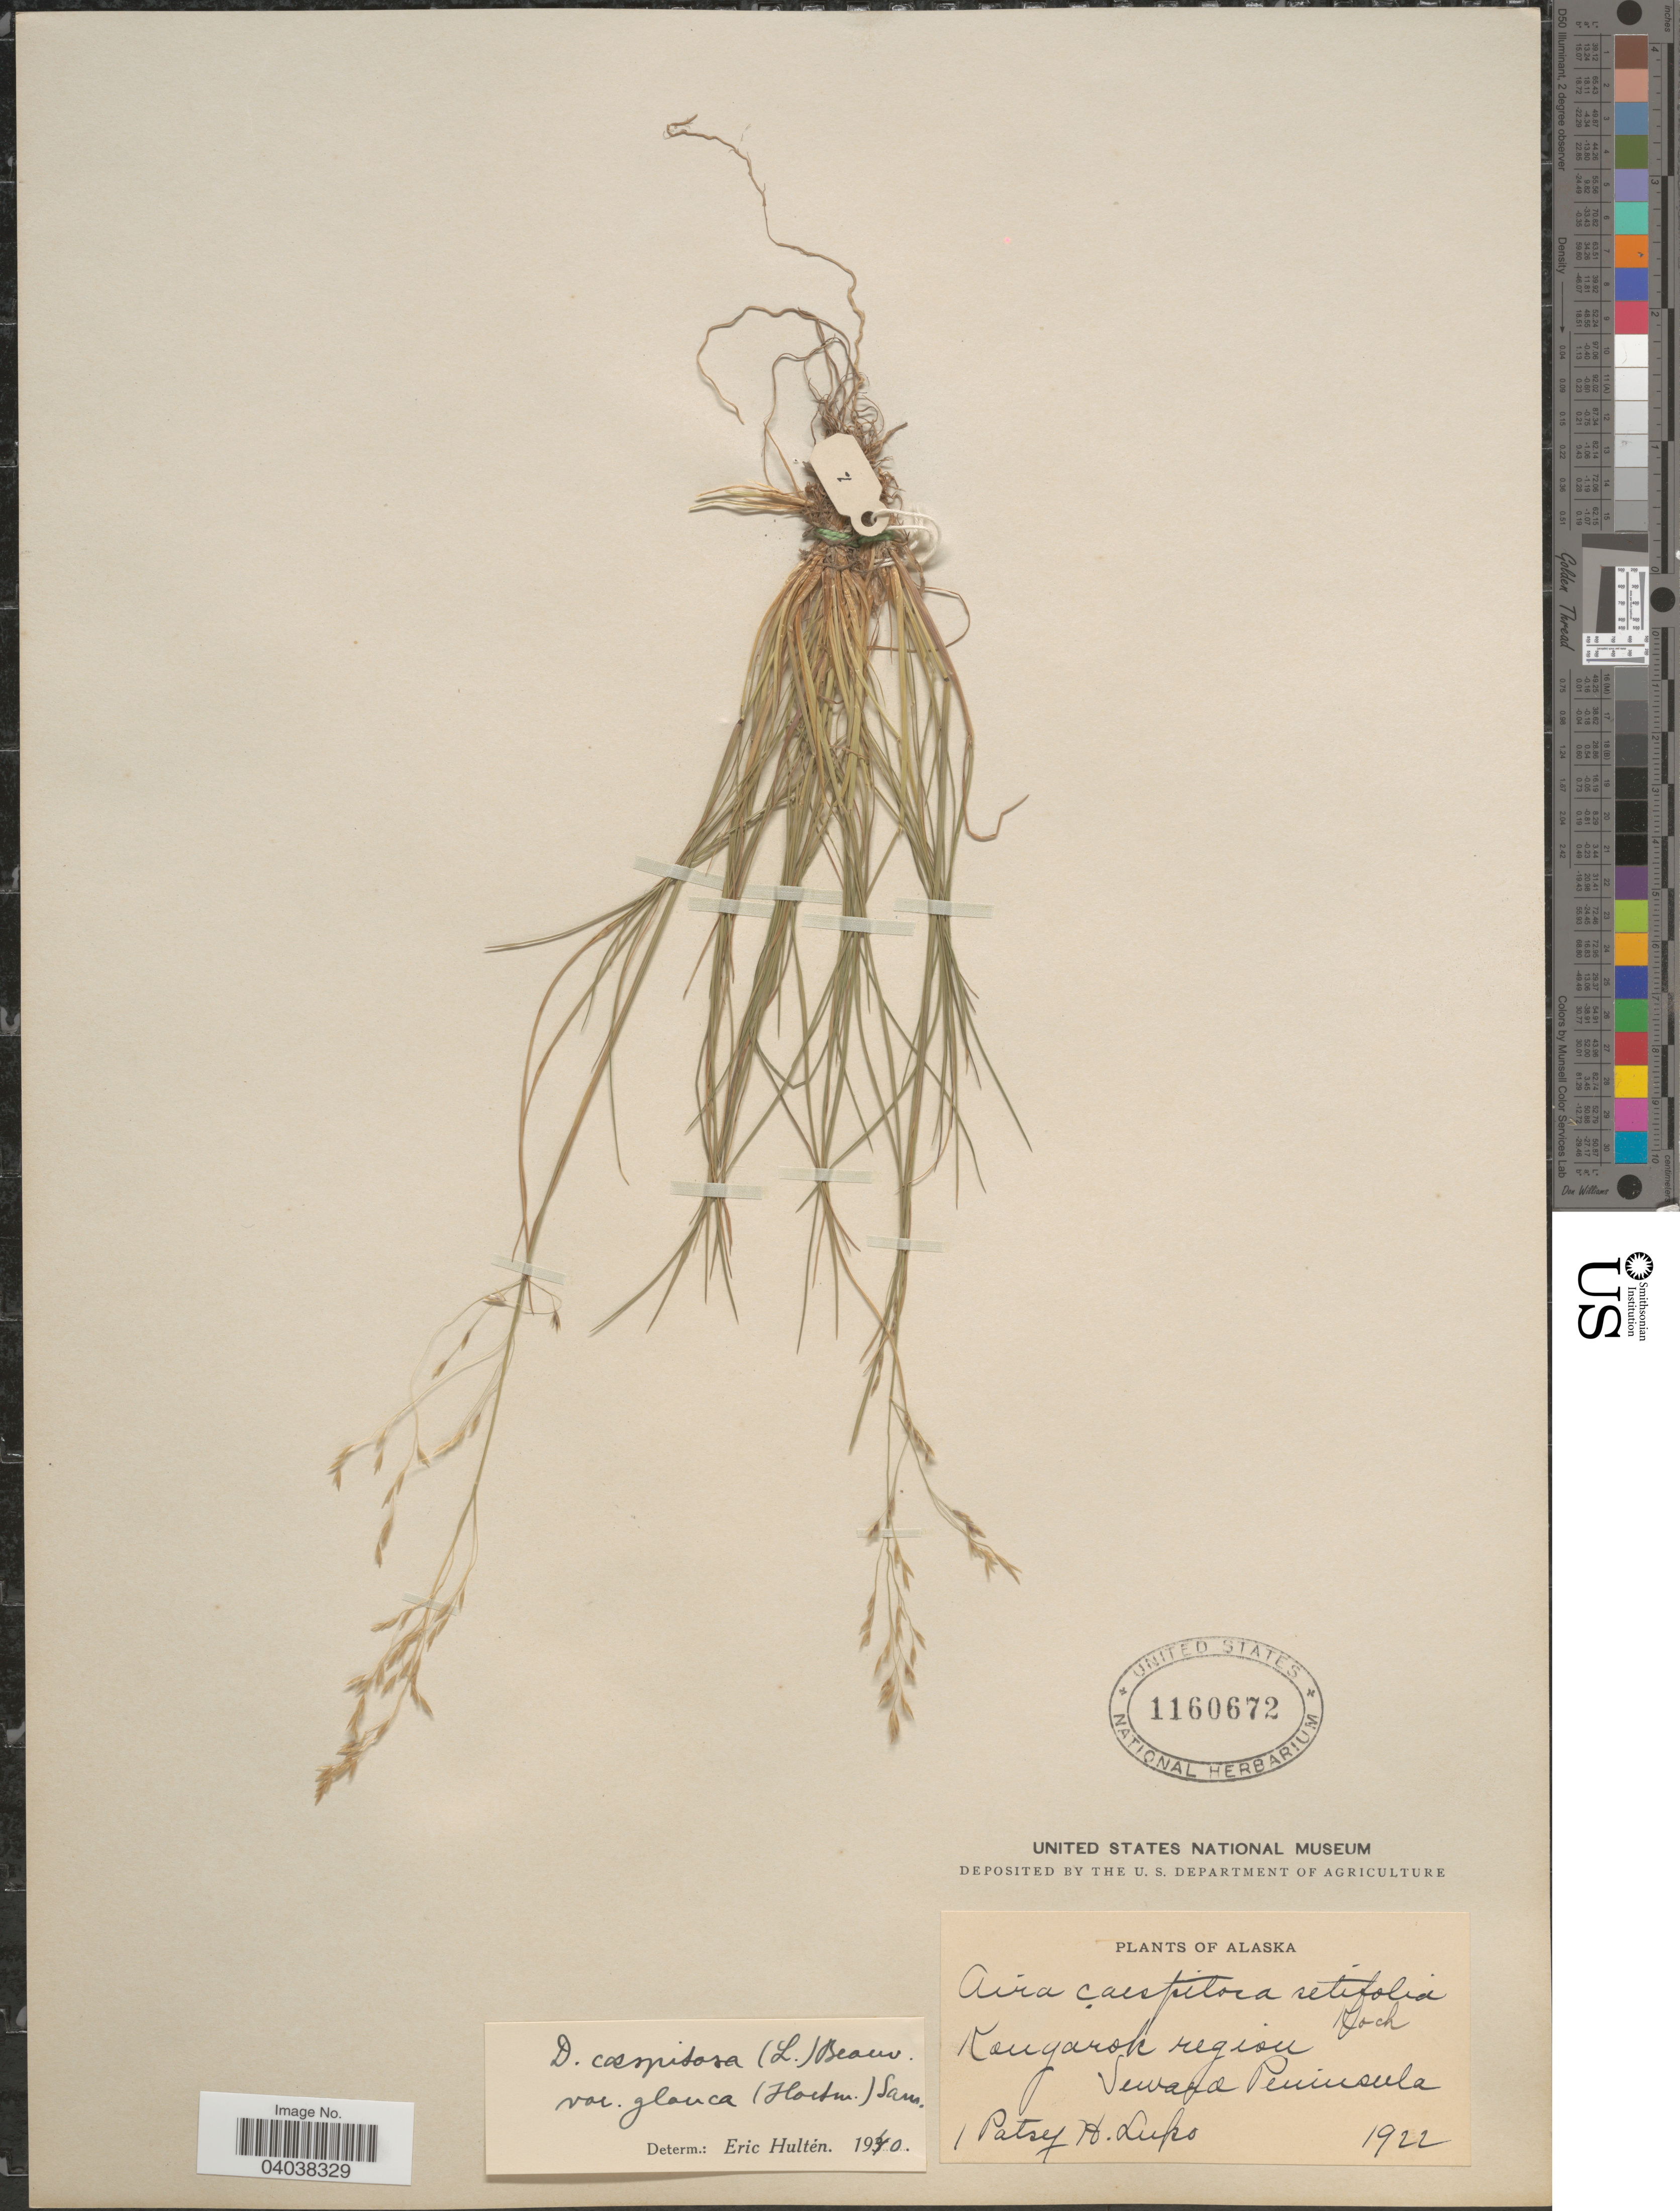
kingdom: Plantae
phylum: Tracheophyta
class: Liliopsida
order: Poales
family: Poaceae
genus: Deschampsia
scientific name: Deschampsia cespitosa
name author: (L.) P. Beauv.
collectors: P. Lupo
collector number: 1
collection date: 1922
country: United States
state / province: Alaska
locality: Konyarok region. Seward Peninsula.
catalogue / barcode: US 1160672